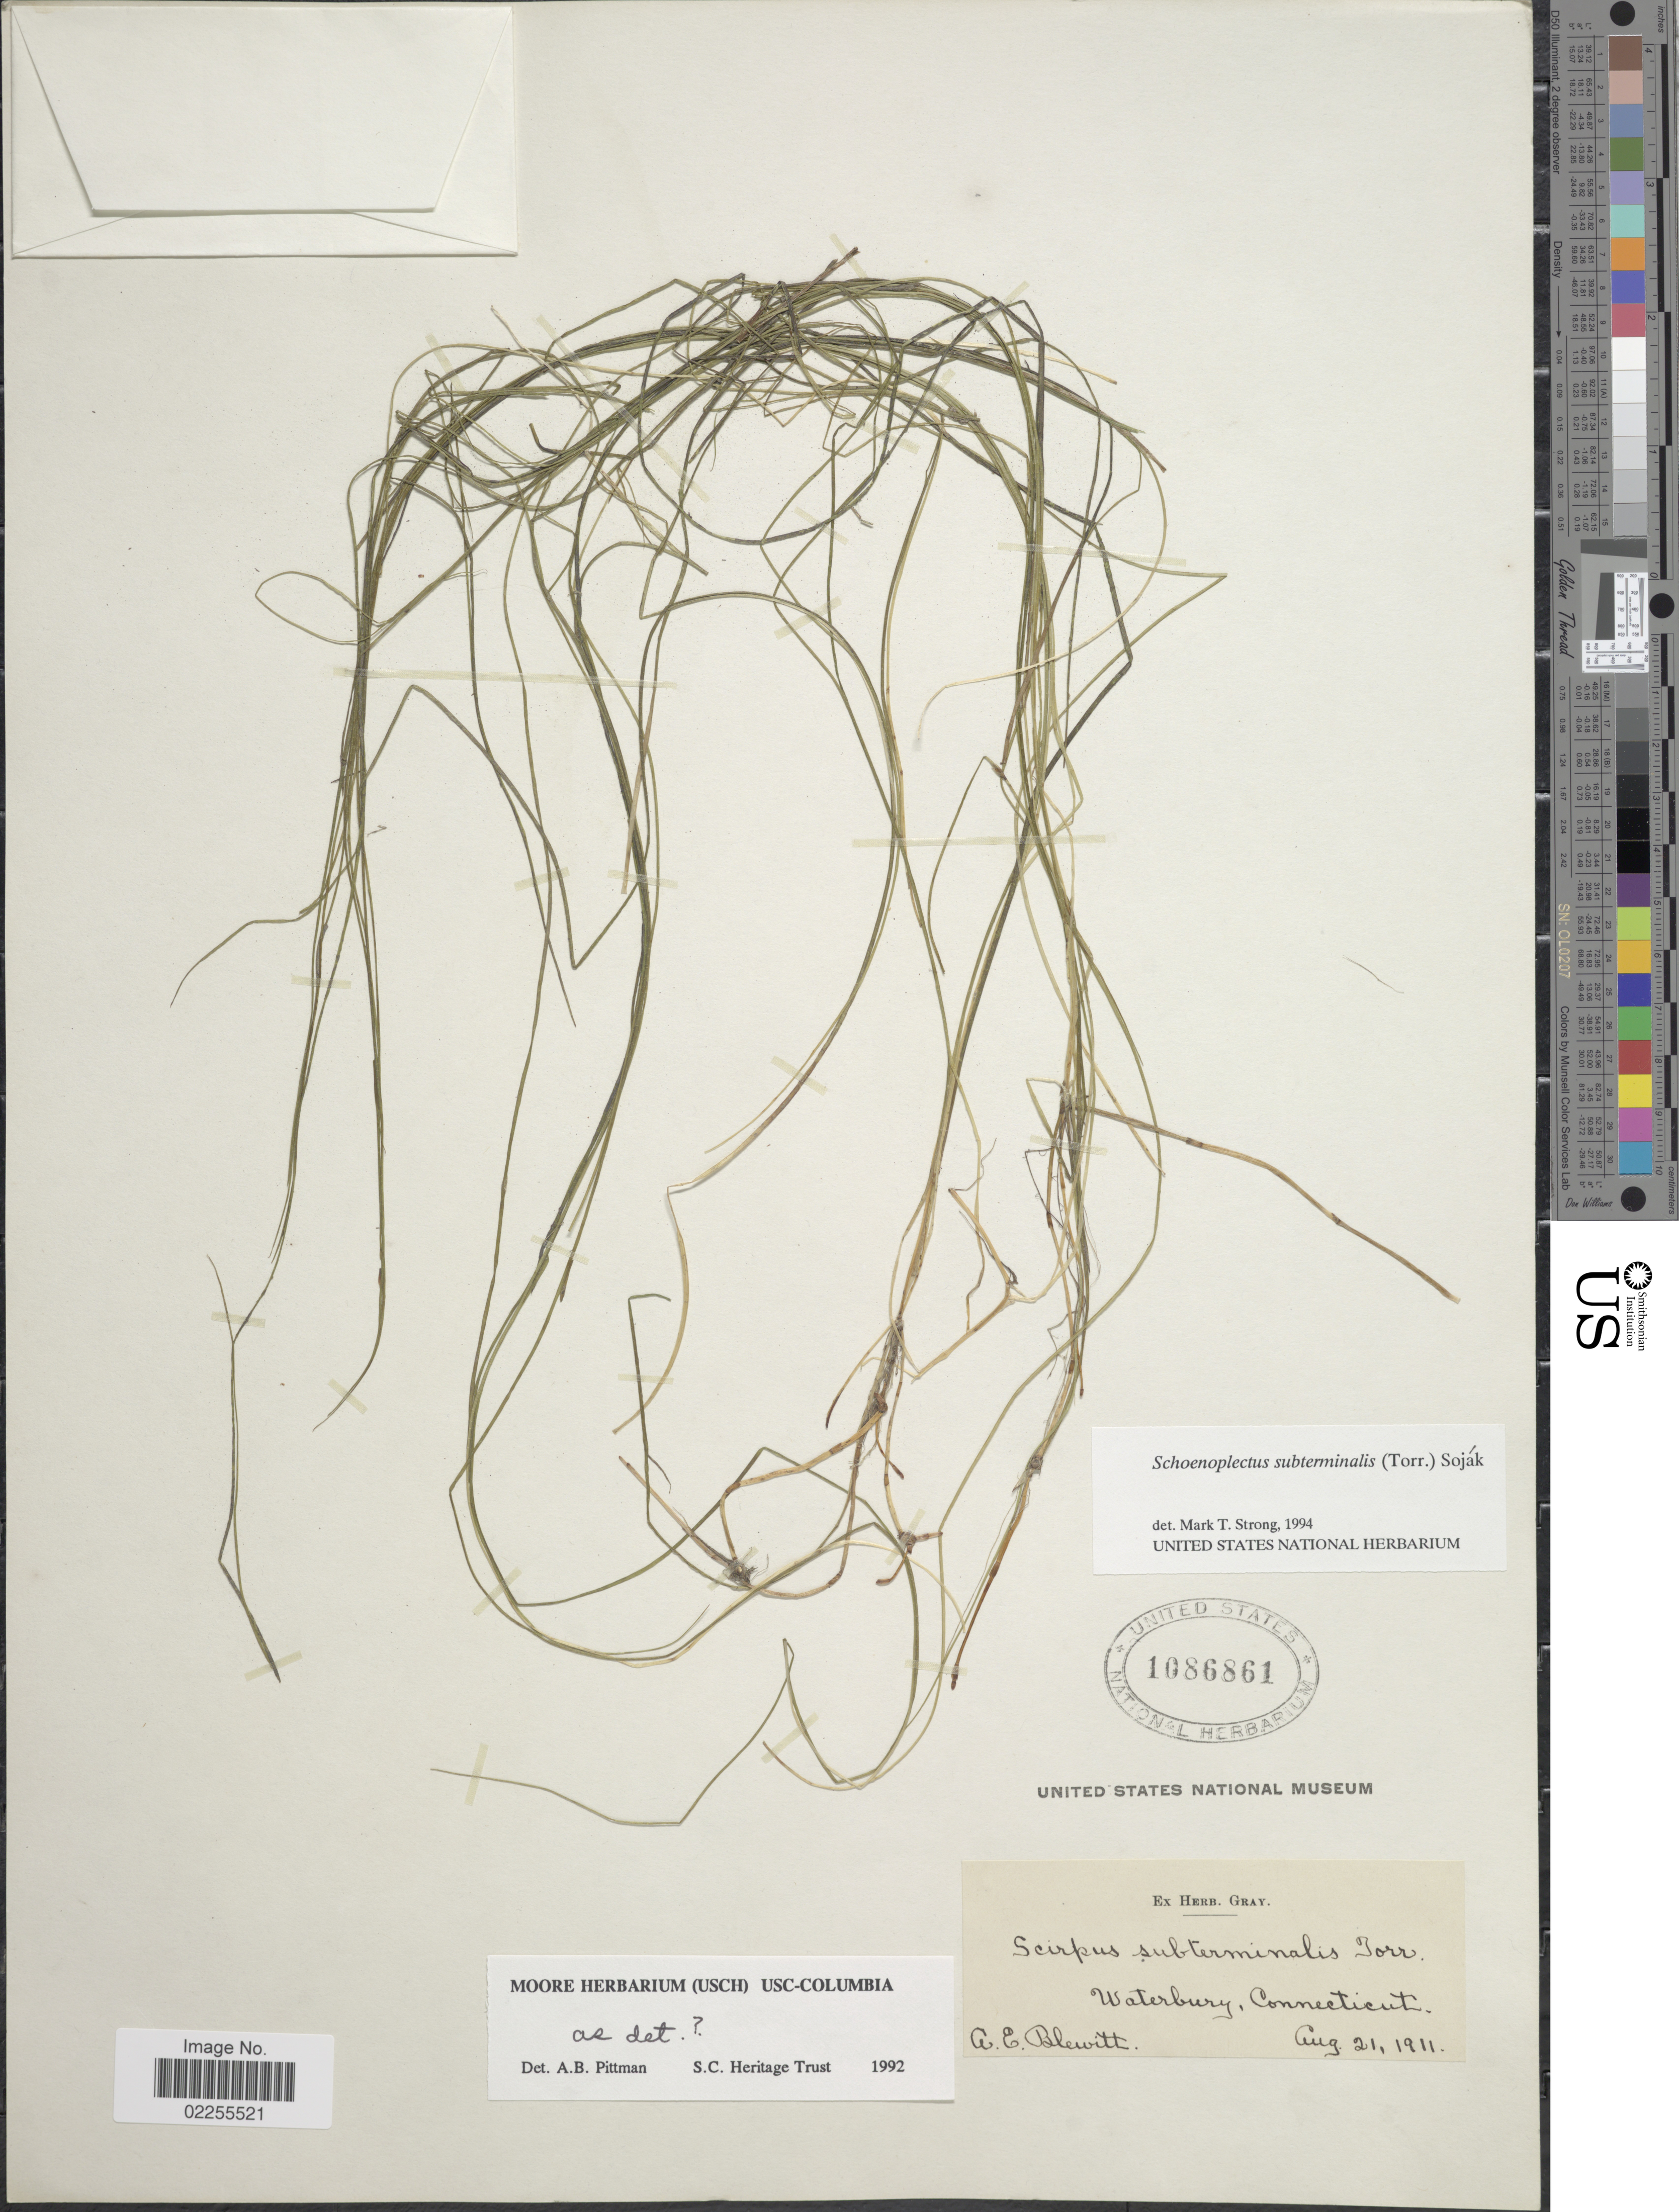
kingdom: Plantae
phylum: Tracheophyta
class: Liliopsida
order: Poales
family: Cyperaceae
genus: Schoenoplectus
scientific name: Schoenoplectus subterminalis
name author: (Torr.) Soják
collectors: A. Blewitt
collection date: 1911-08-21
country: United States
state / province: Connecticut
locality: Waterbury.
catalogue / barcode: US 1086861